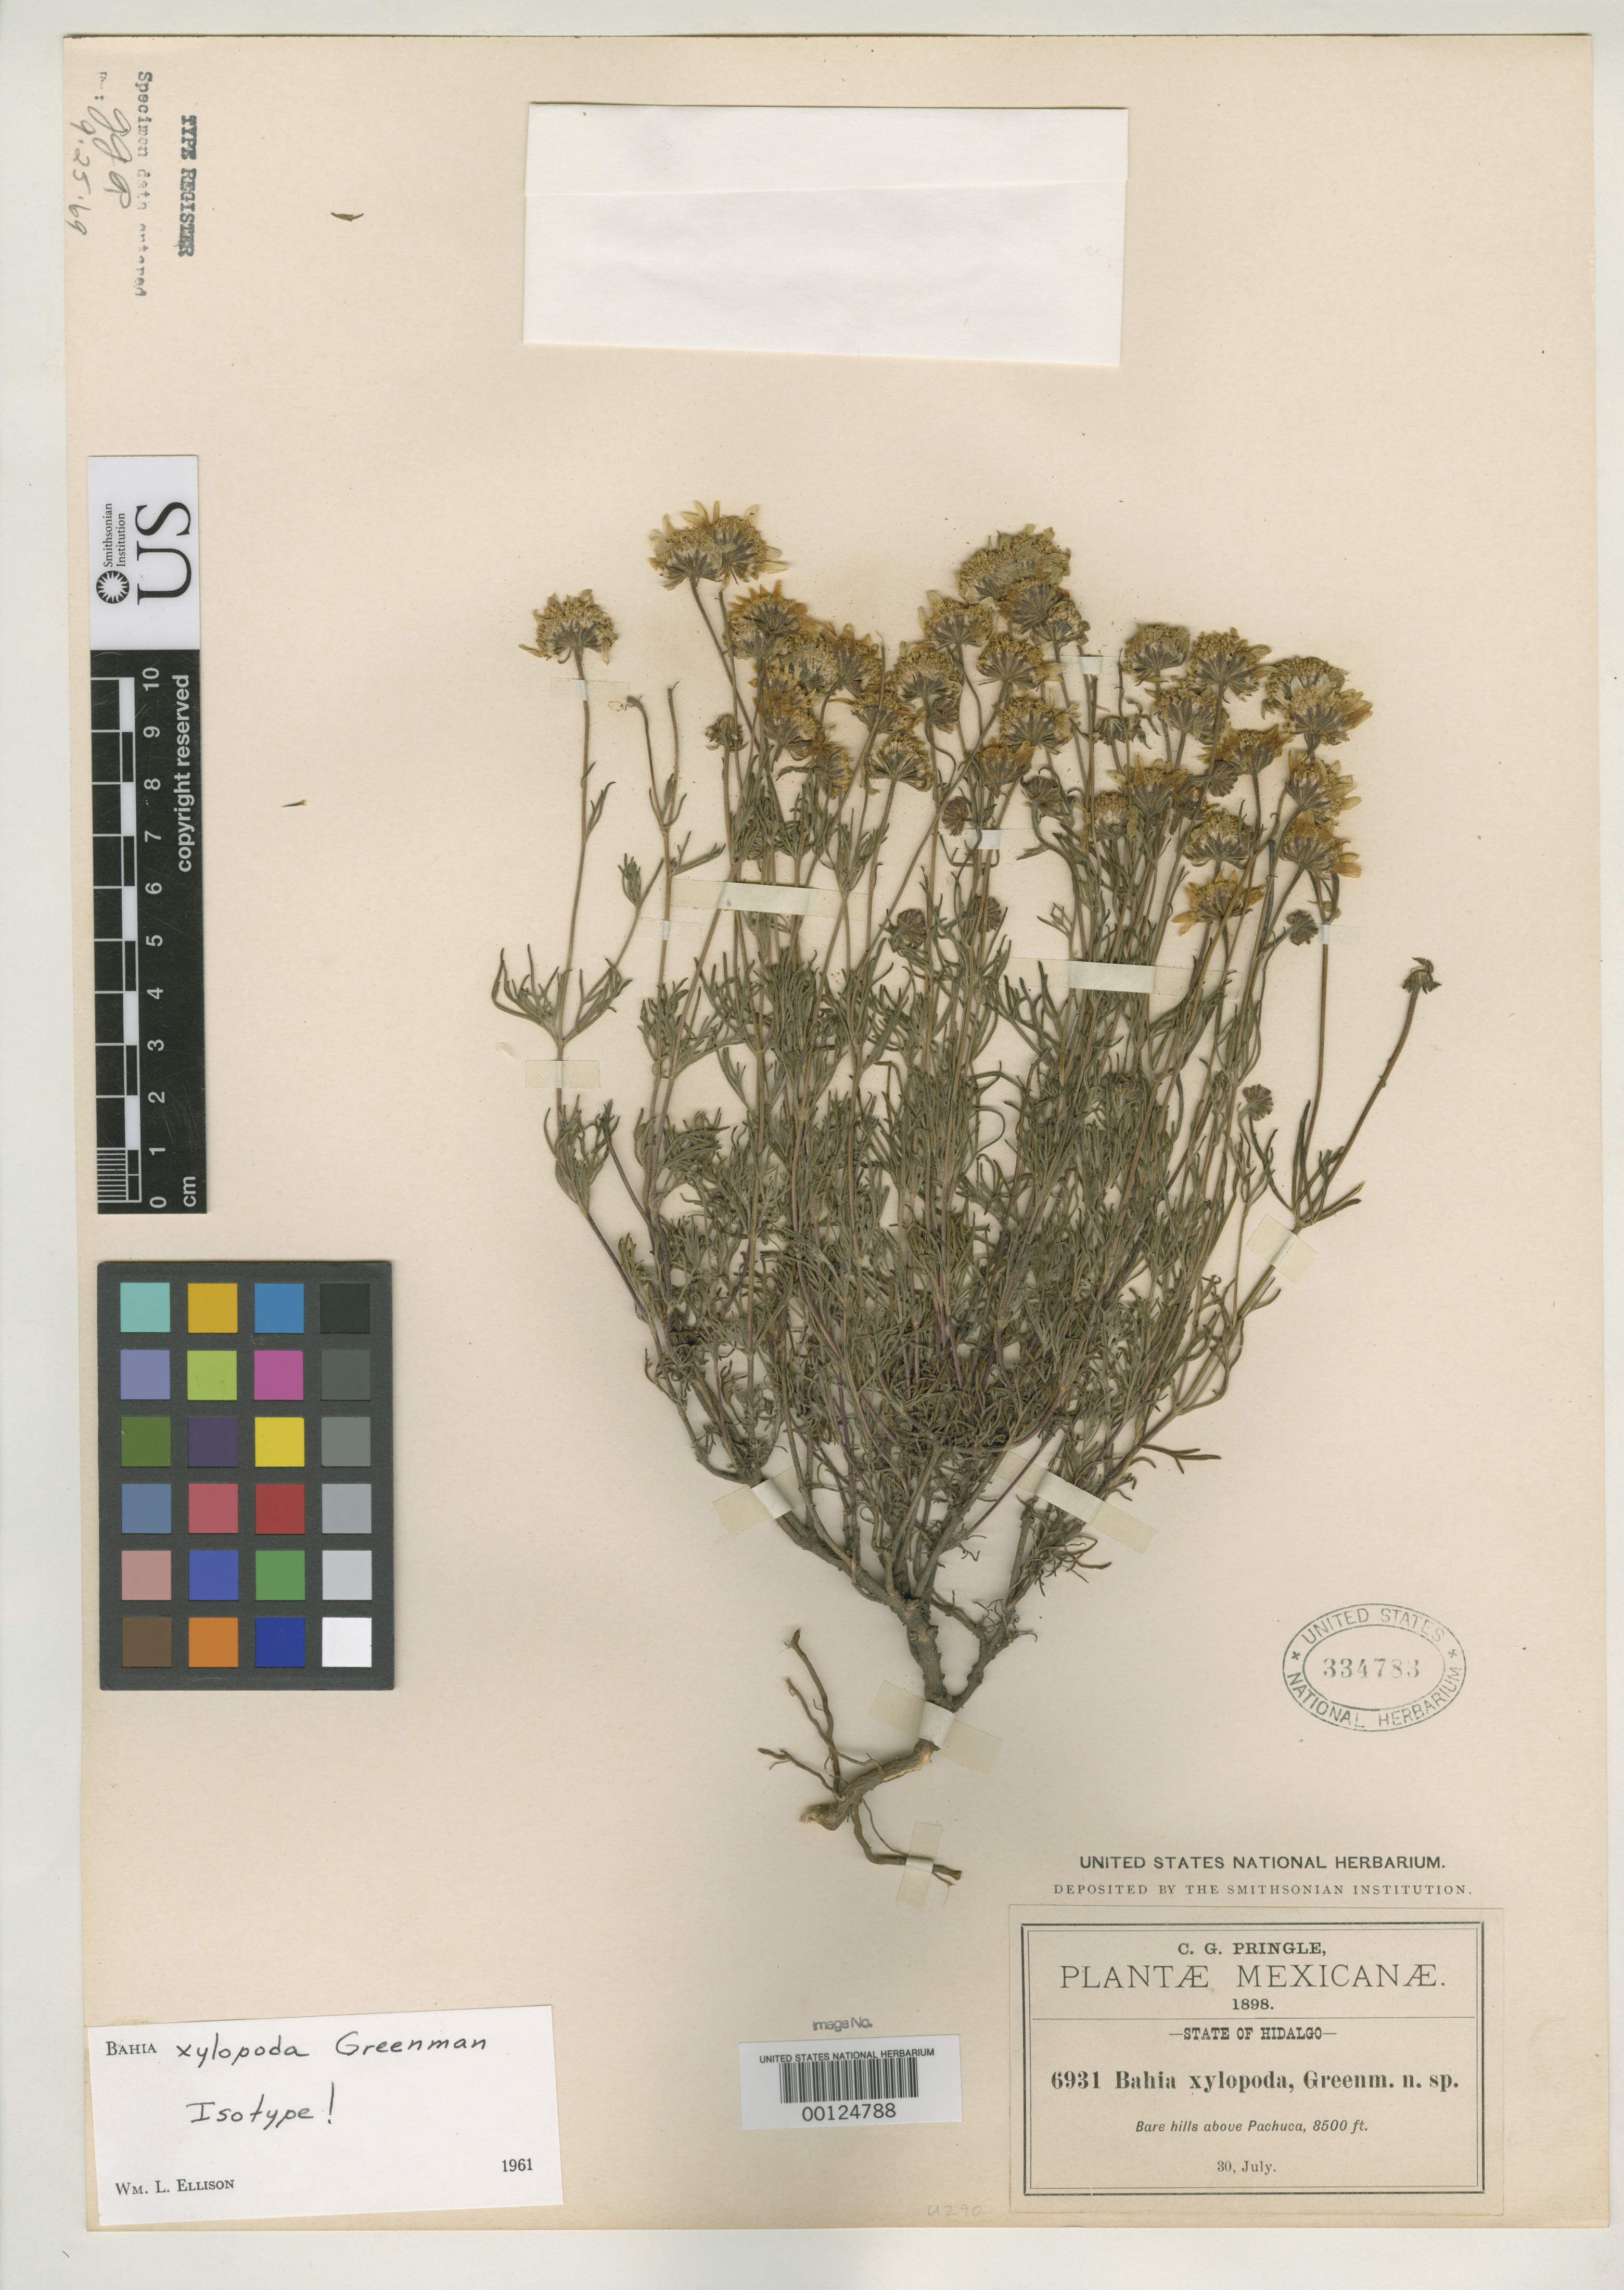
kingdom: Plantae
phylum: Tracheophyta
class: Magnoliopsida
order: Asterales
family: Asteraceae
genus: Bahia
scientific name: Bahia xylopoda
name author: Greenm.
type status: Isotype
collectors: C. G. Pringle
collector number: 6931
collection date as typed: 30 Jul 1898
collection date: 1898-07-30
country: Mexico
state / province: Hidalgo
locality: Hills above Pachuca.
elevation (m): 2600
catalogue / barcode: US 334783